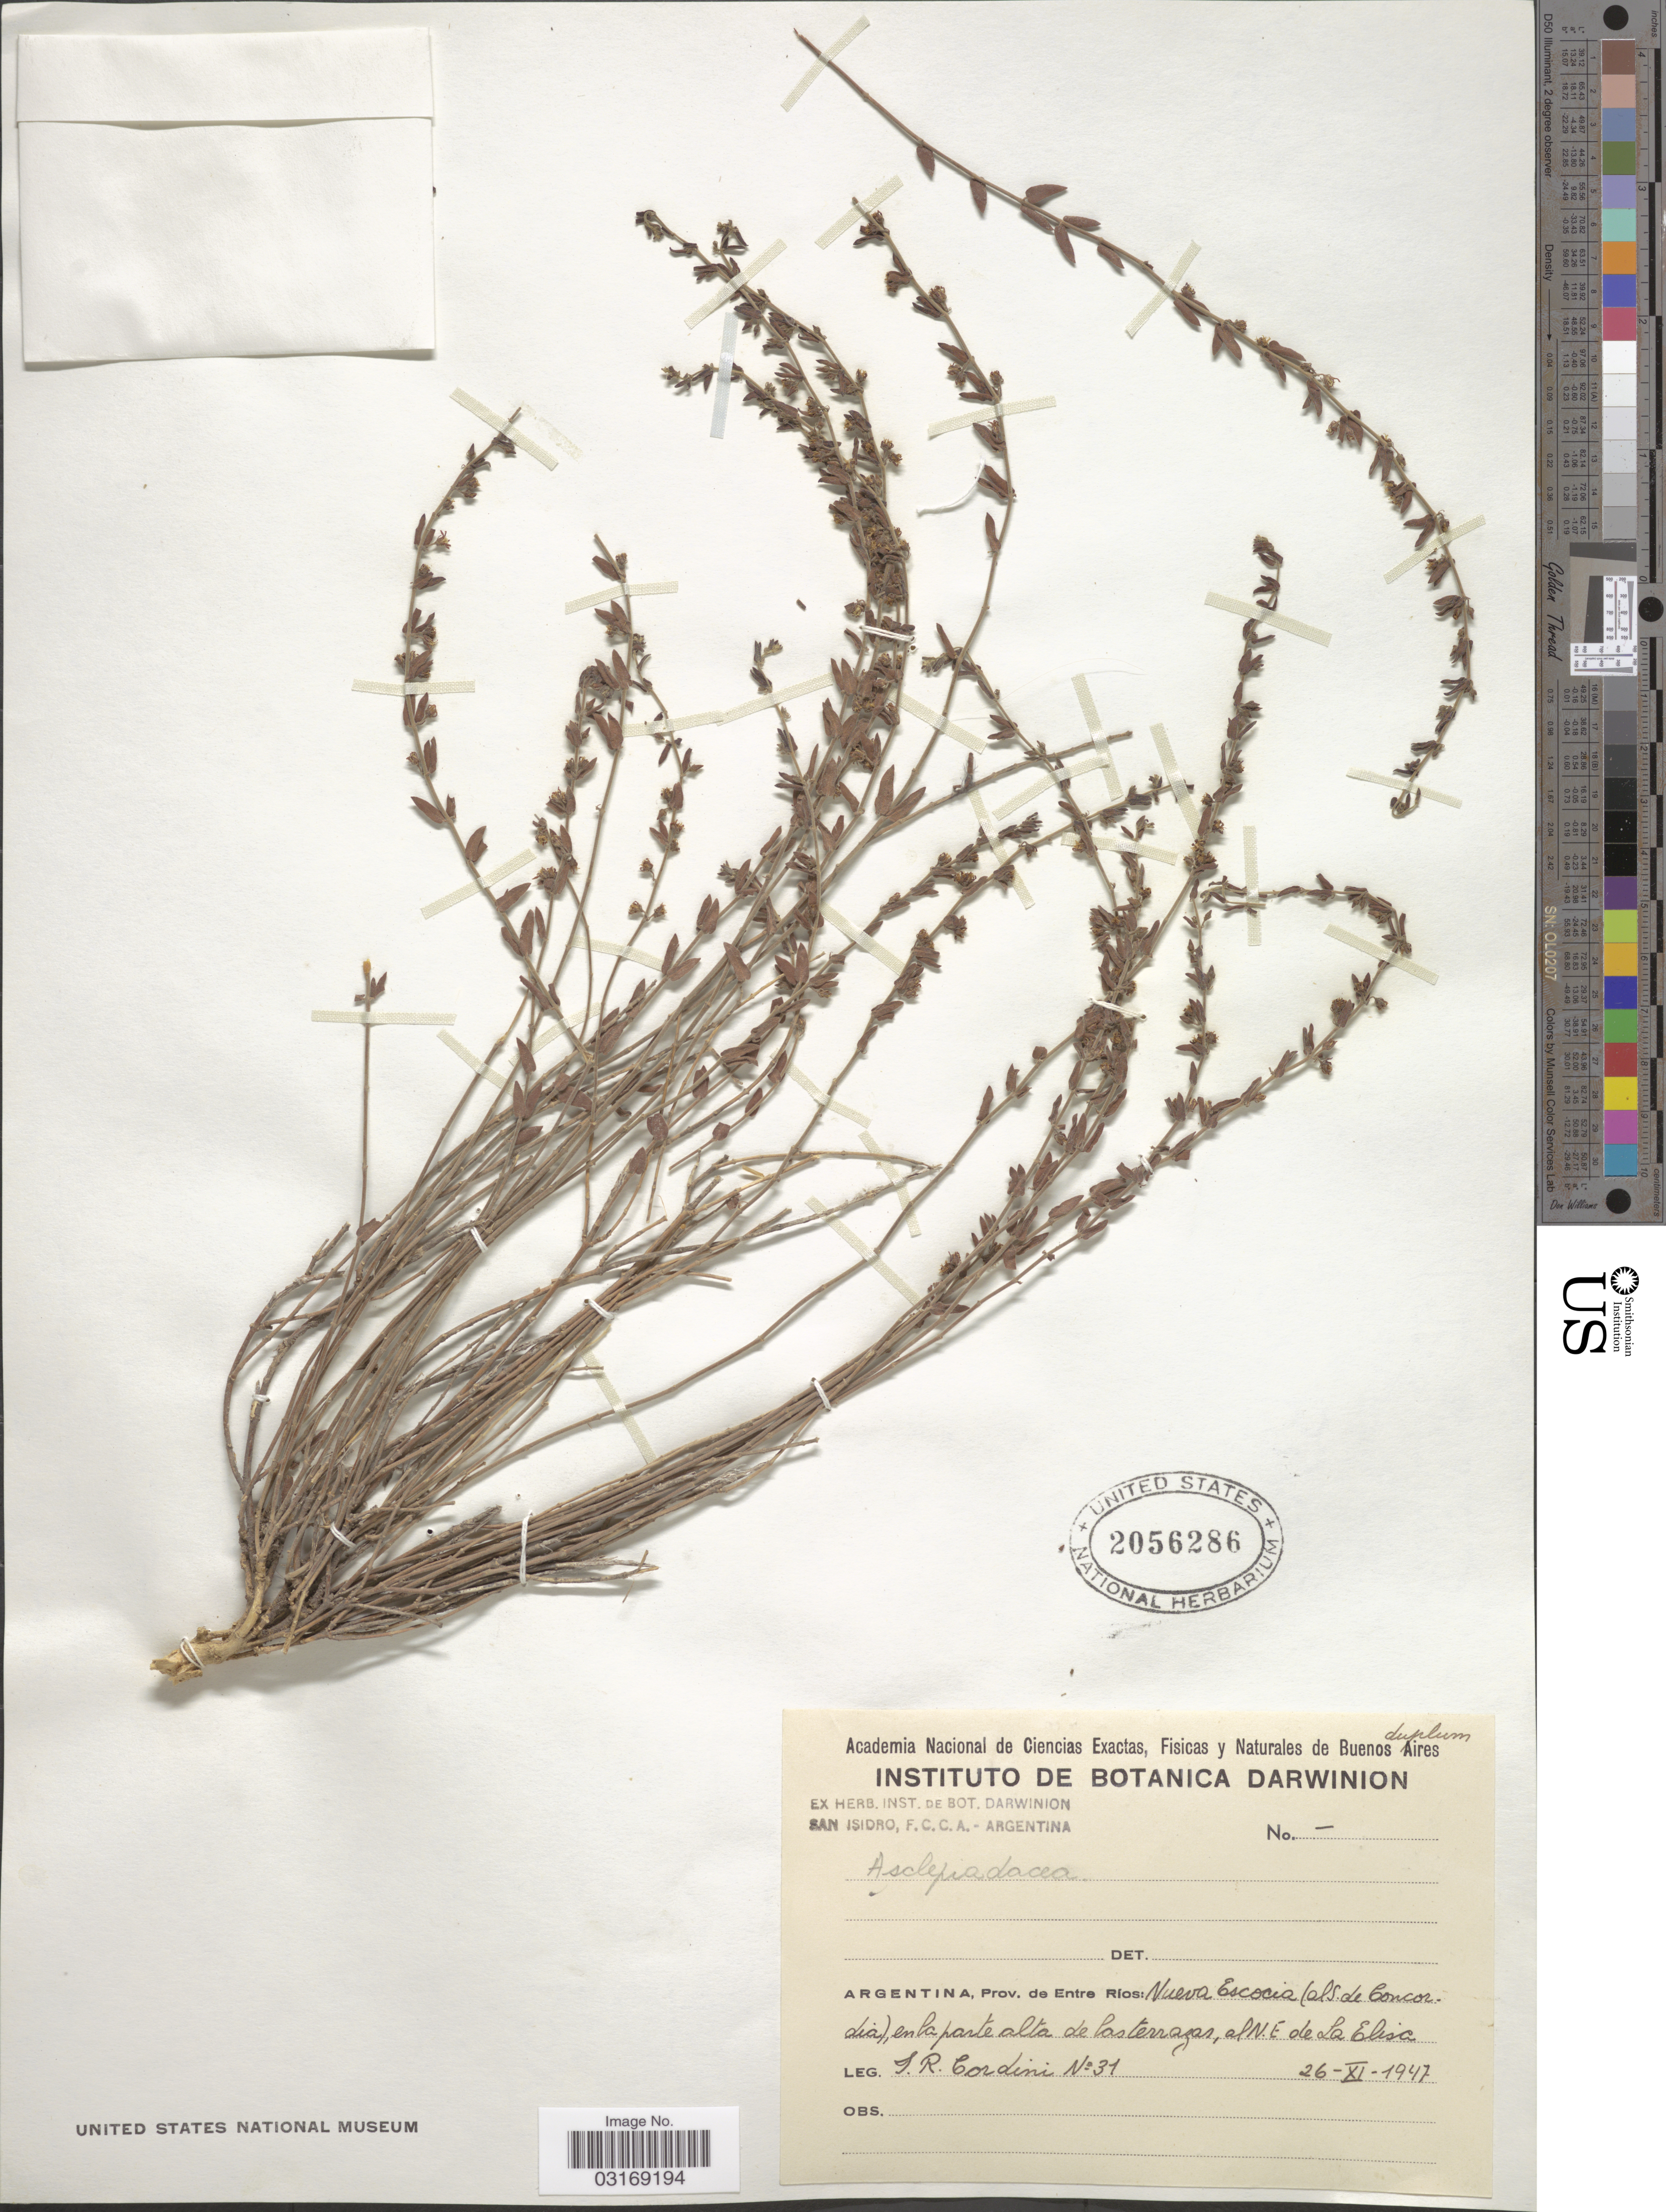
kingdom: Plantae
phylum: Tracheophyta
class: Magnoliopsida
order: Gentianales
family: Apocynaceae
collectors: I. Cordini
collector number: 31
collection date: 1947-11-26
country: Argentina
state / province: Entre Rios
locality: Nueva Escocia (al S. de Concordia), en la parte alta de las terrazas, al N.E. de La Elisa.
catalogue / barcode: US 2056286